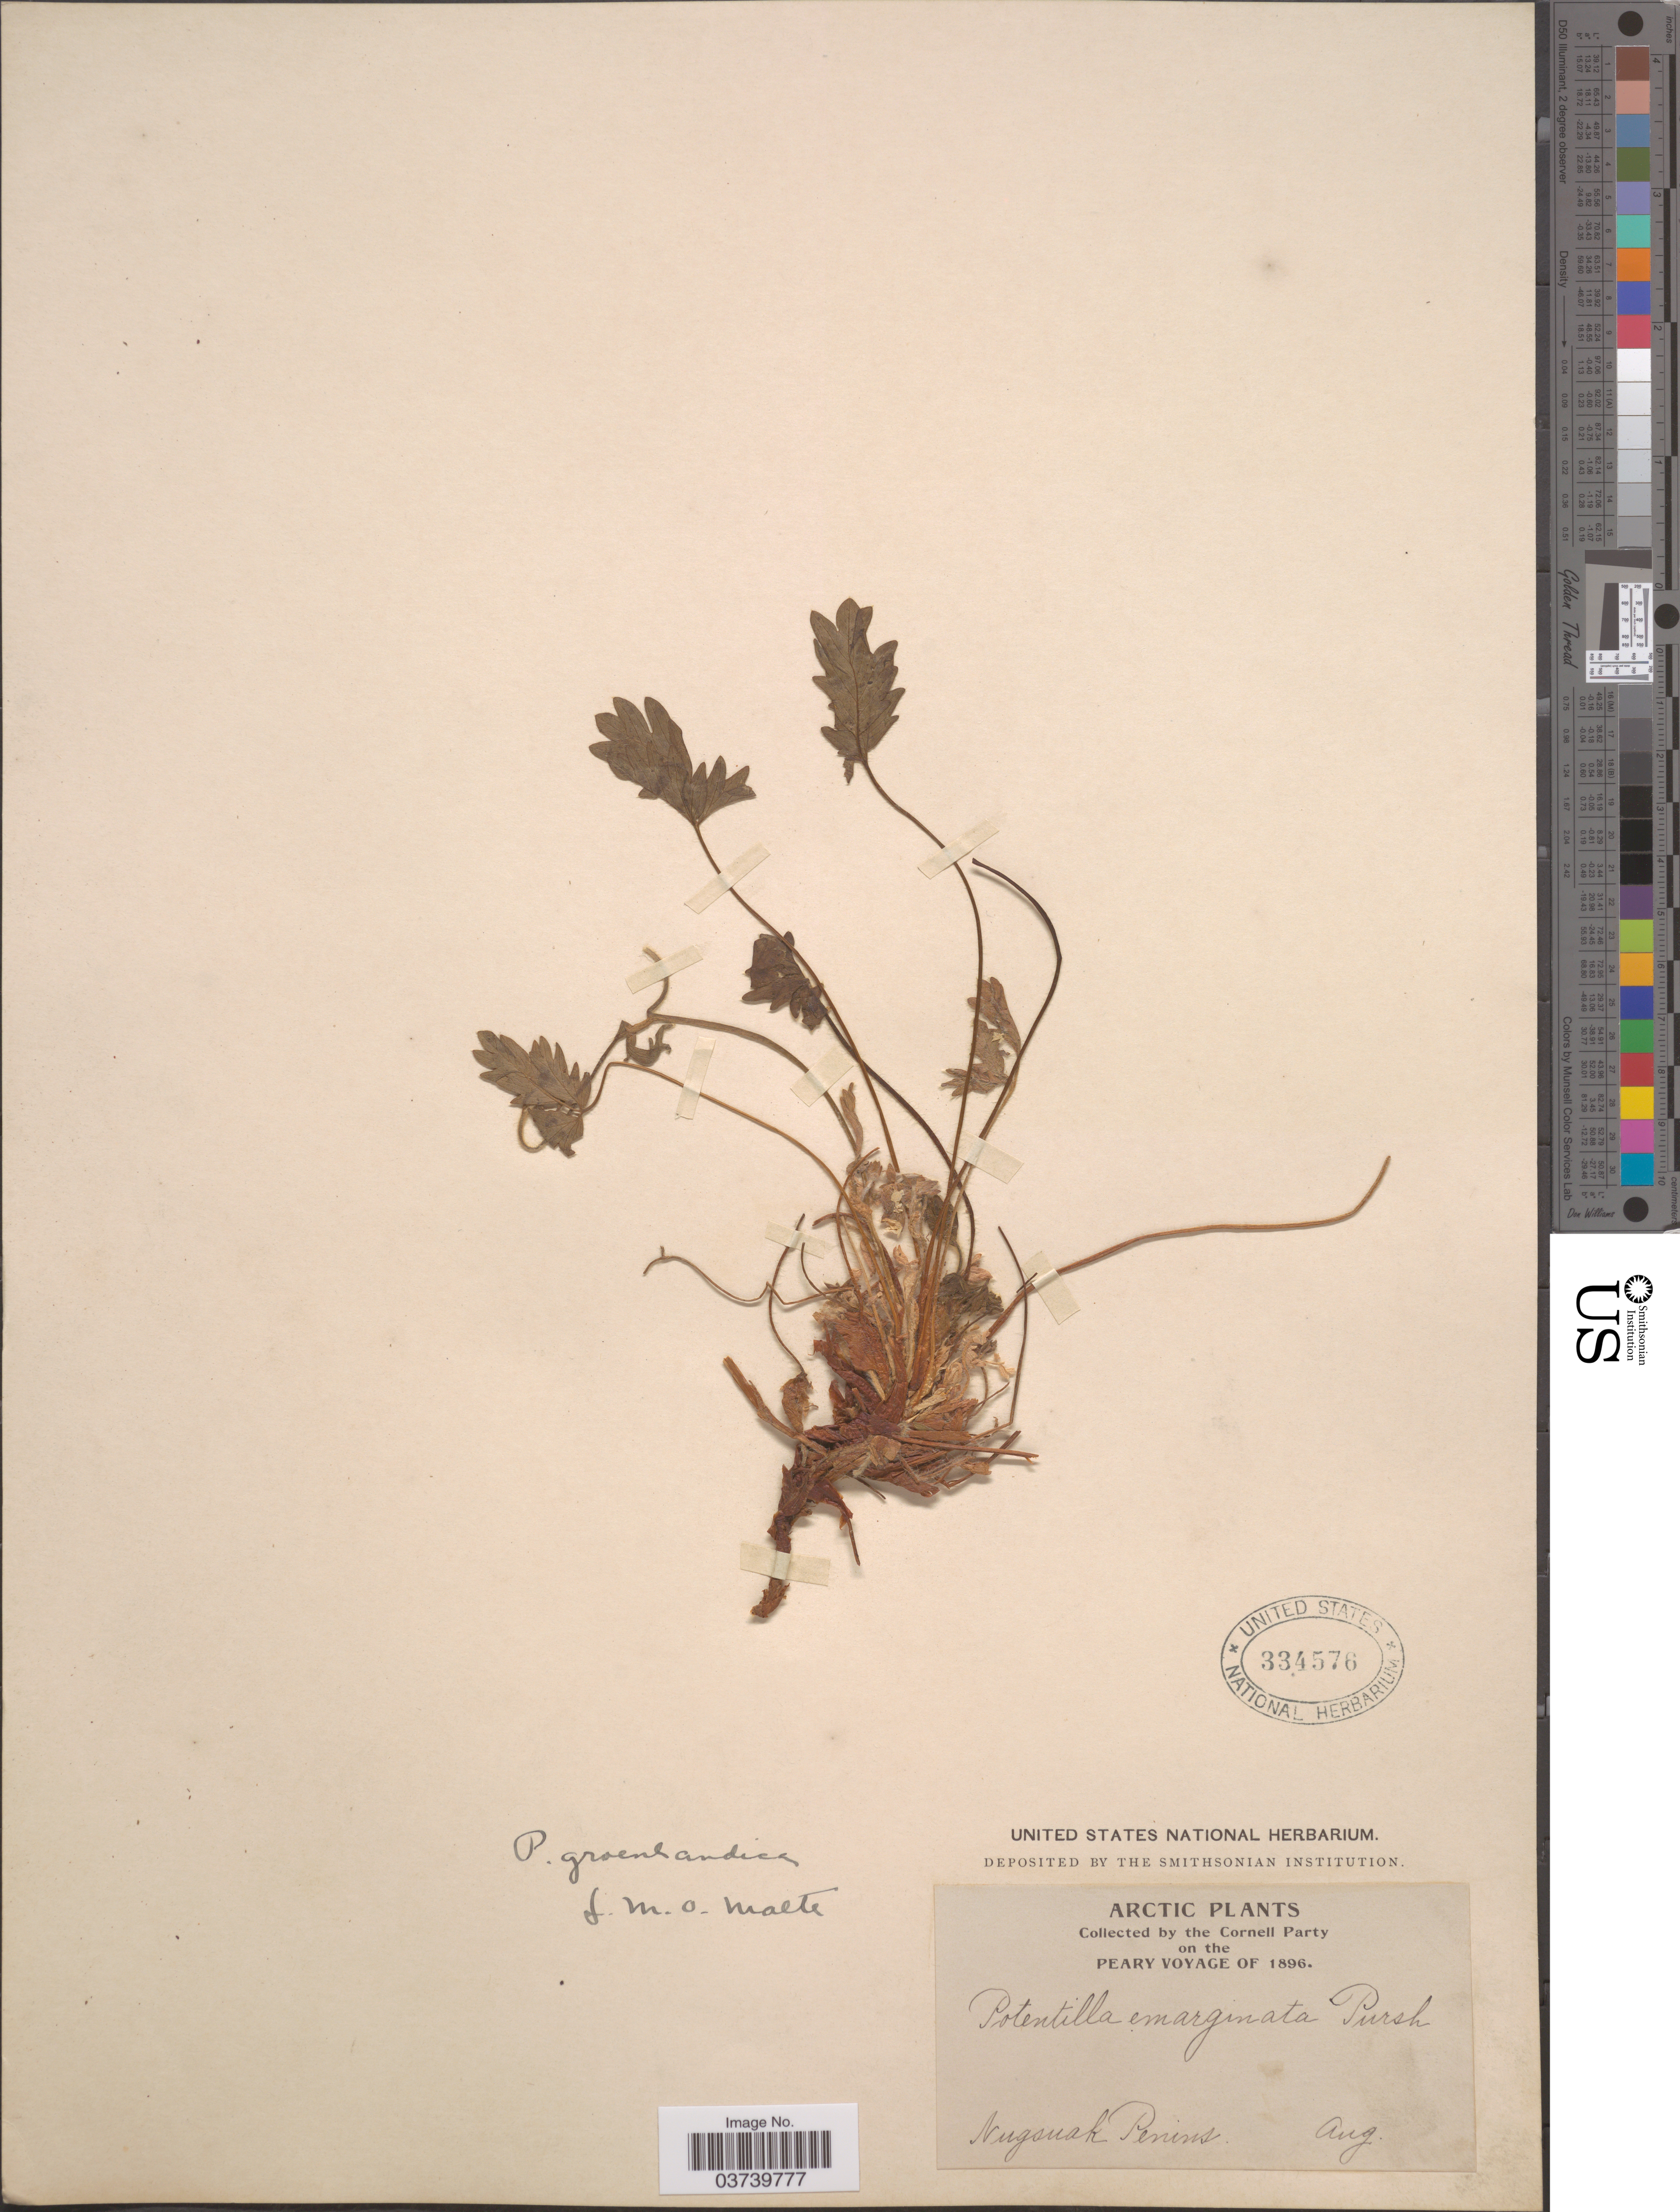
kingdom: Plantae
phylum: Tracheophyta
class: Magnoliopsida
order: Rosales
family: Rosaceae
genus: Potentilla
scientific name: Potentilla groenlandica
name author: R. Br.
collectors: Cornell Party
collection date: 1896-08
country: Greenland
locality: Arctic, Nugsuak Penins.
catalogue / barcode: US 334576